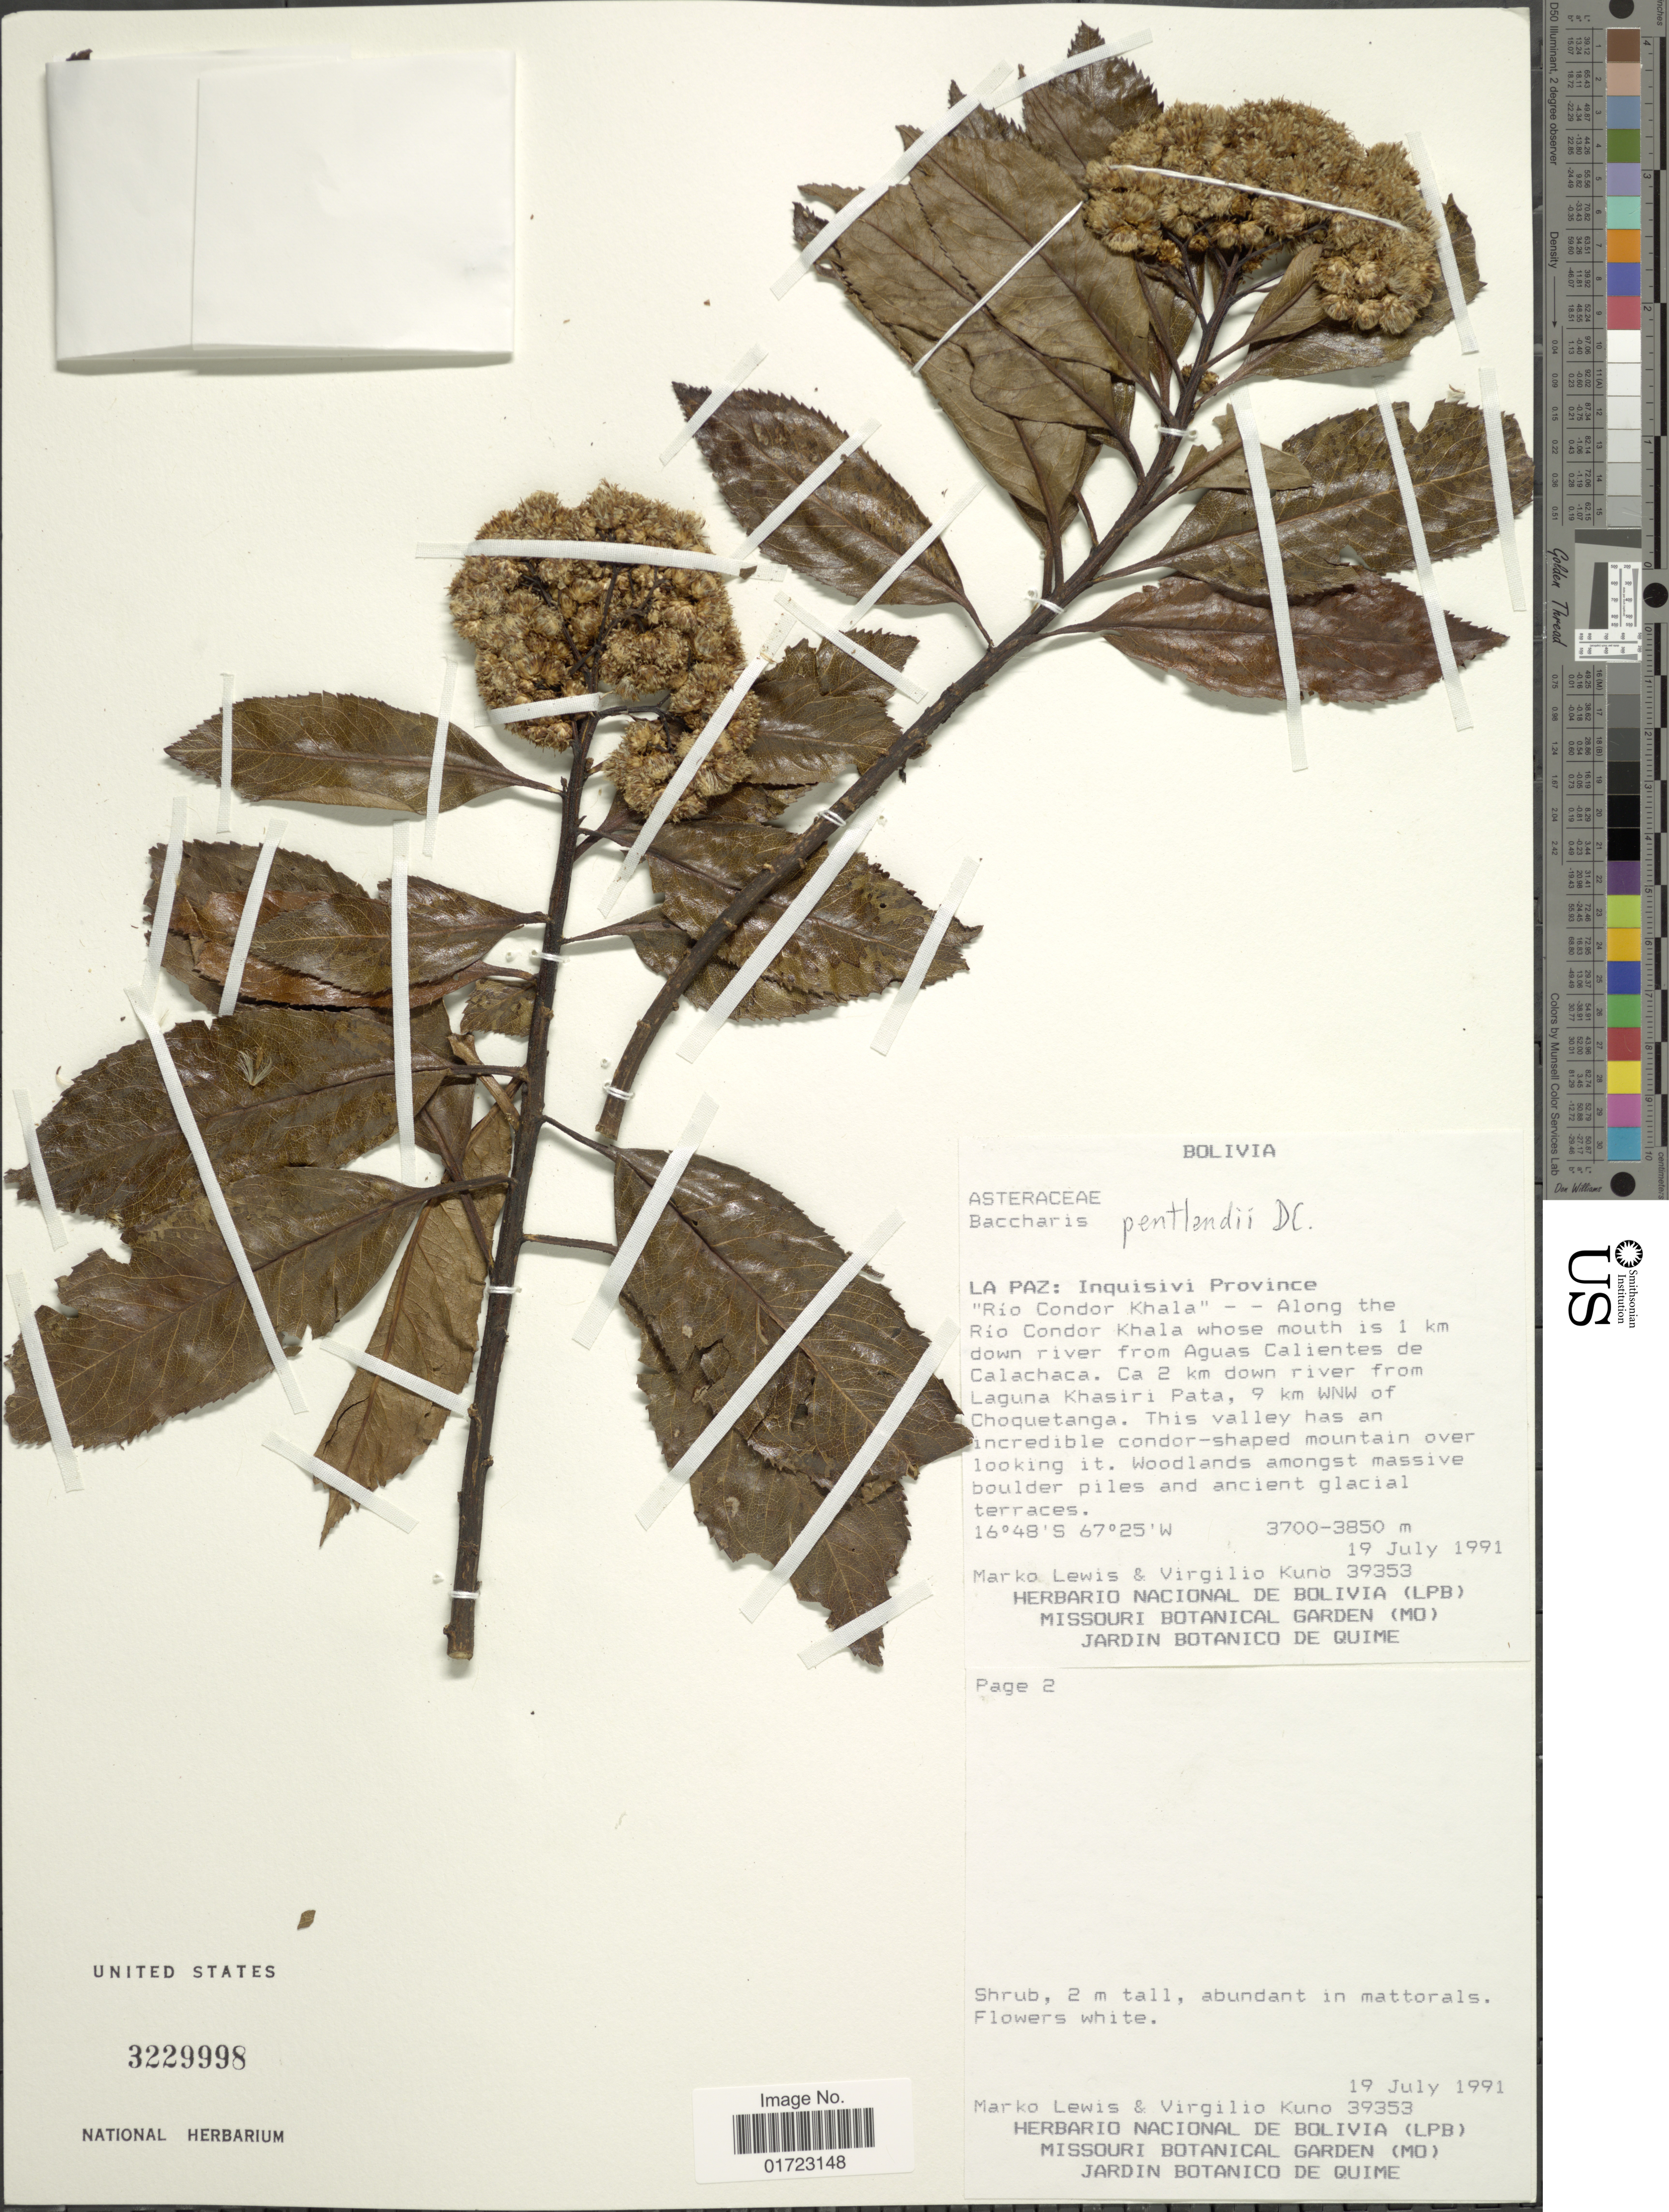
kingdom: Plantae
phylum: Tracheophyta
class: Magnoliopsida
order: Asterales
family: Asteraceae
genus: Baccharis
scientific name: Baccharis pentlandii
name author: DC.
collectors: M. A. Lewis & V. Kuno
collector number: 39353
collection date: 1991-07-19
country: Bolivia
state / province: La Paz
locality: Inquisivi Province "Rio Condor khal"- - Along the Rio Condor Khala whose mouth is 1 km down roiver fromAguas calientes de Calachaca. Ca 2 km down roiver from Laguna Khasiri Pata, 9 km WNW of Coquitanga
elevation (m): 3700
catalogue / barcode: US 3229998